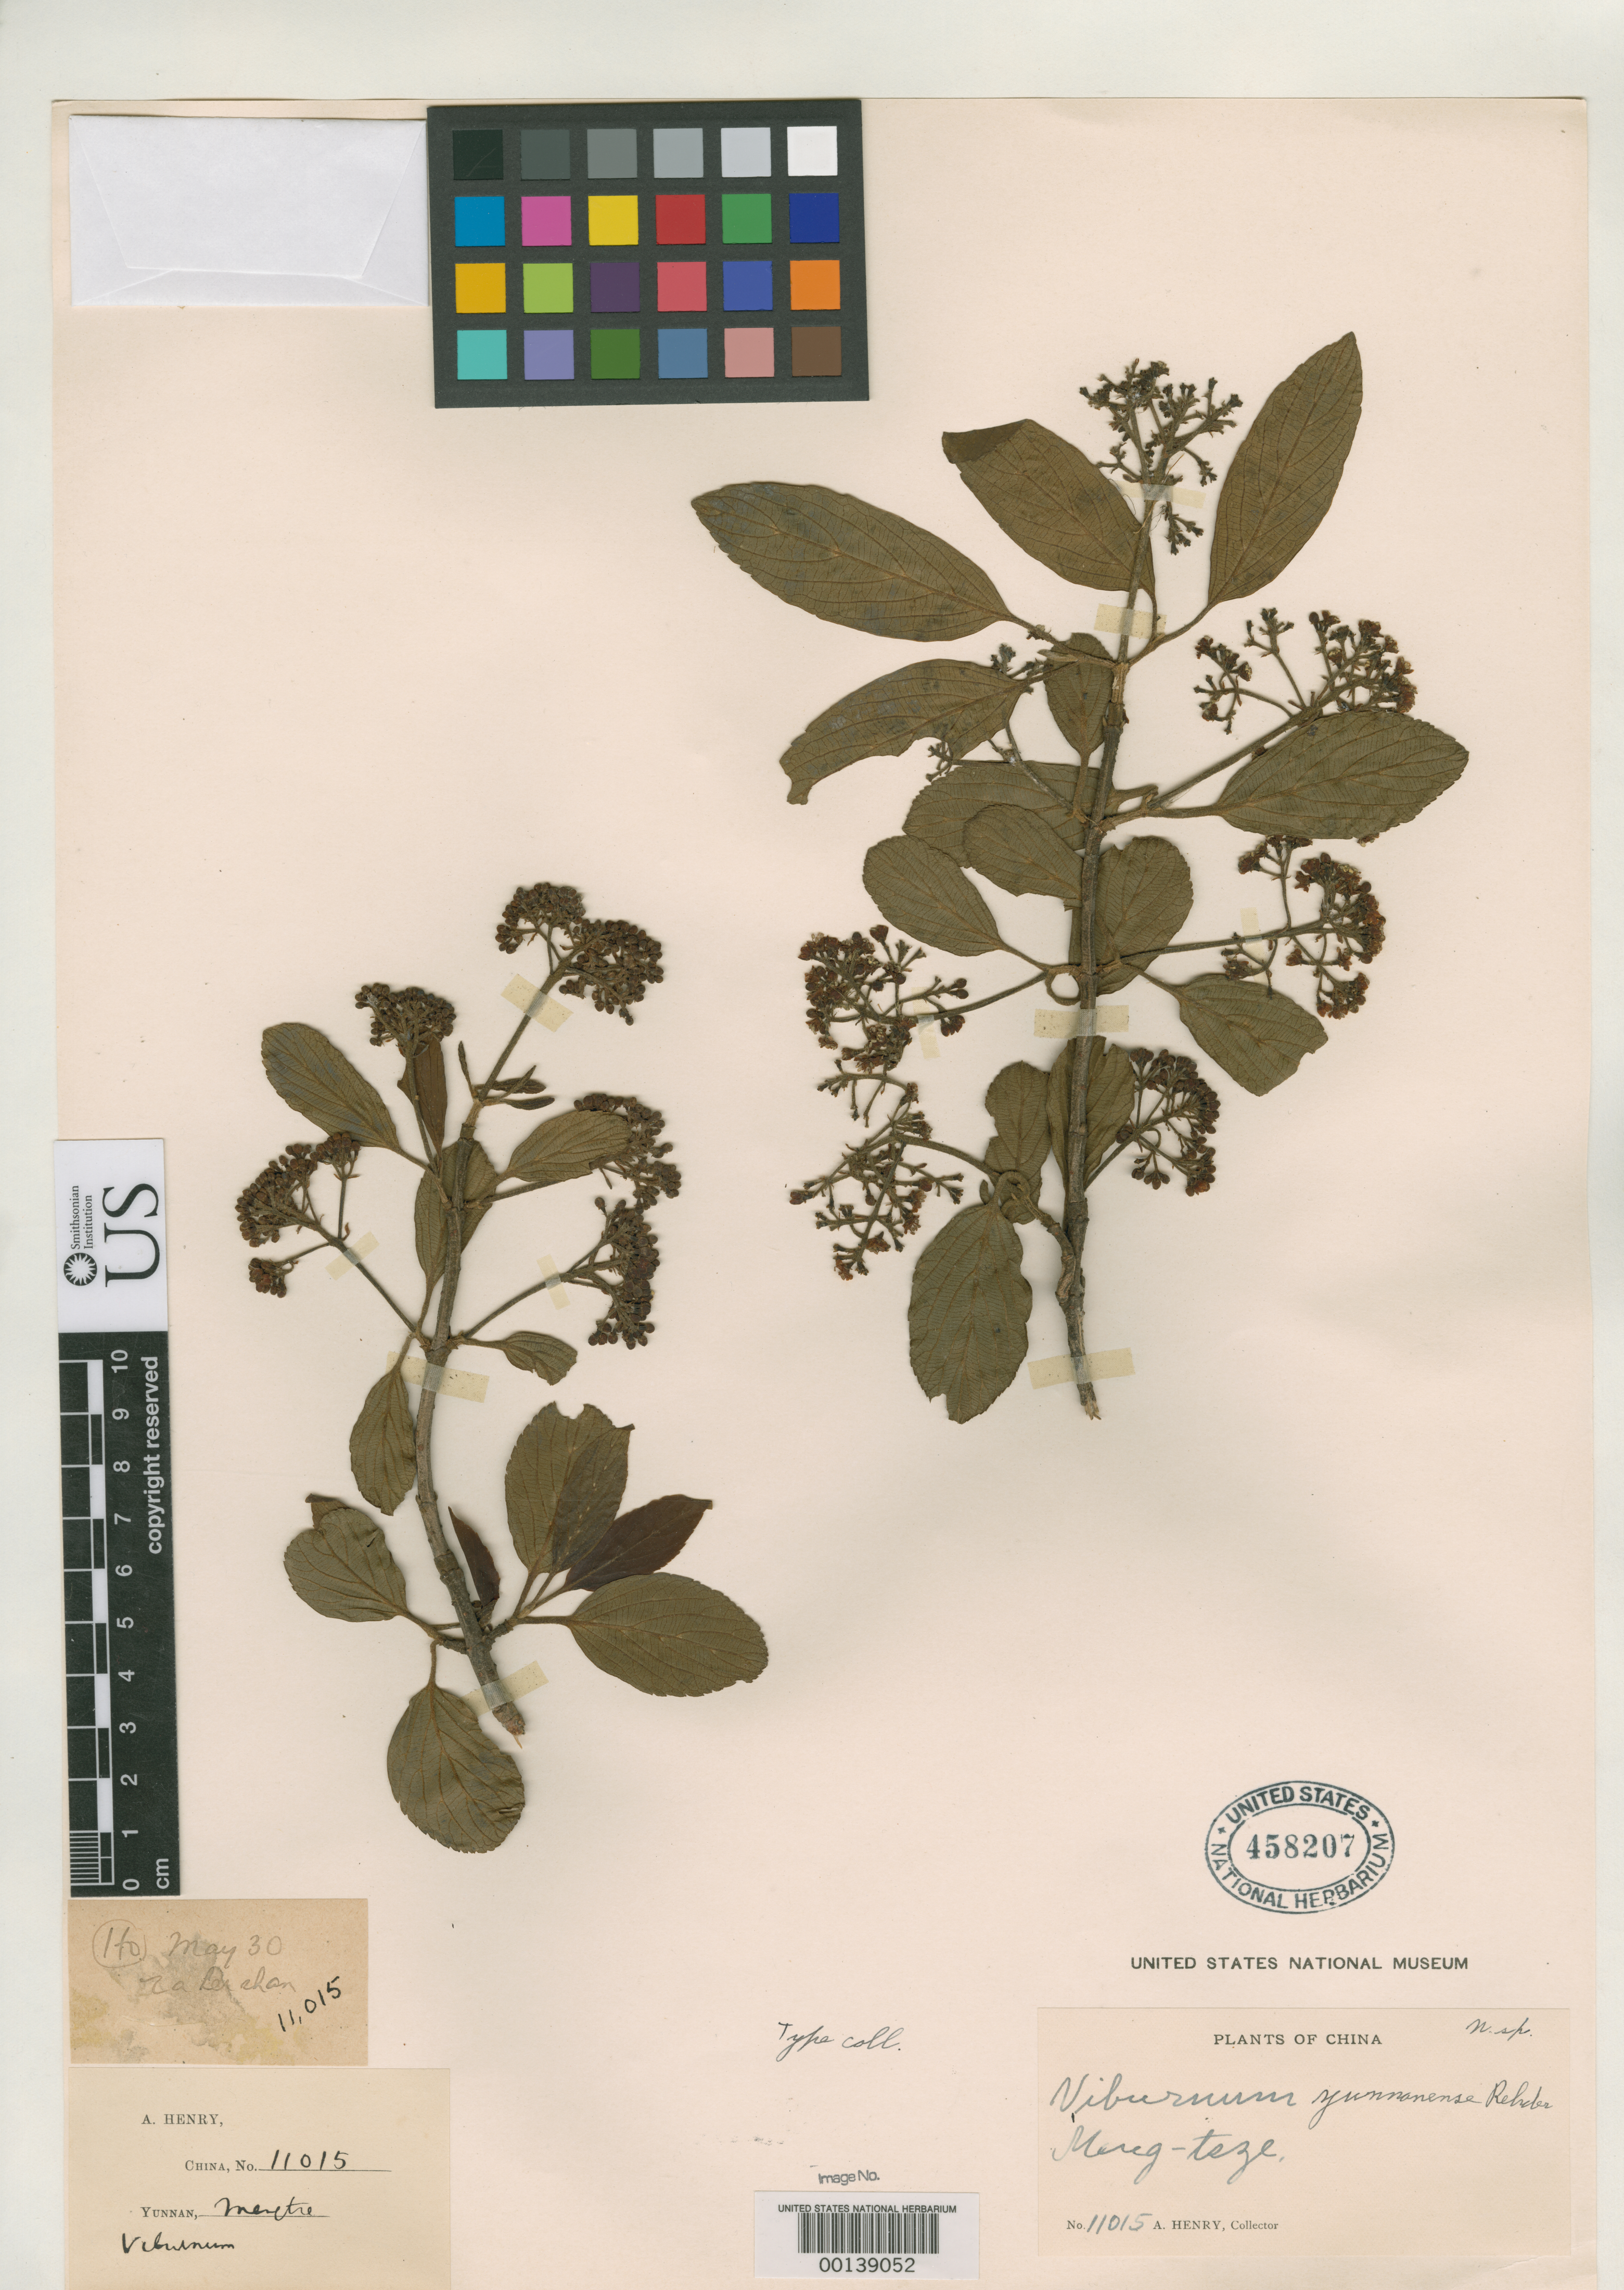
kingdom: Plantae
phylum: Tracheophyta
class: Magnoliopsida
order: Dipsacales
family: Viburnaceae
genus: Viburnum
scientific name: Viburnum yunnanense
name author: Rehder in Sarg.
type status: Type Collection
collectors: A. Henry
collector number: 11015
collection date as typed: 30 May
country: China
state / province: Yunnan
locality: Meng-tsze.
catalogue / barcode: US 458207